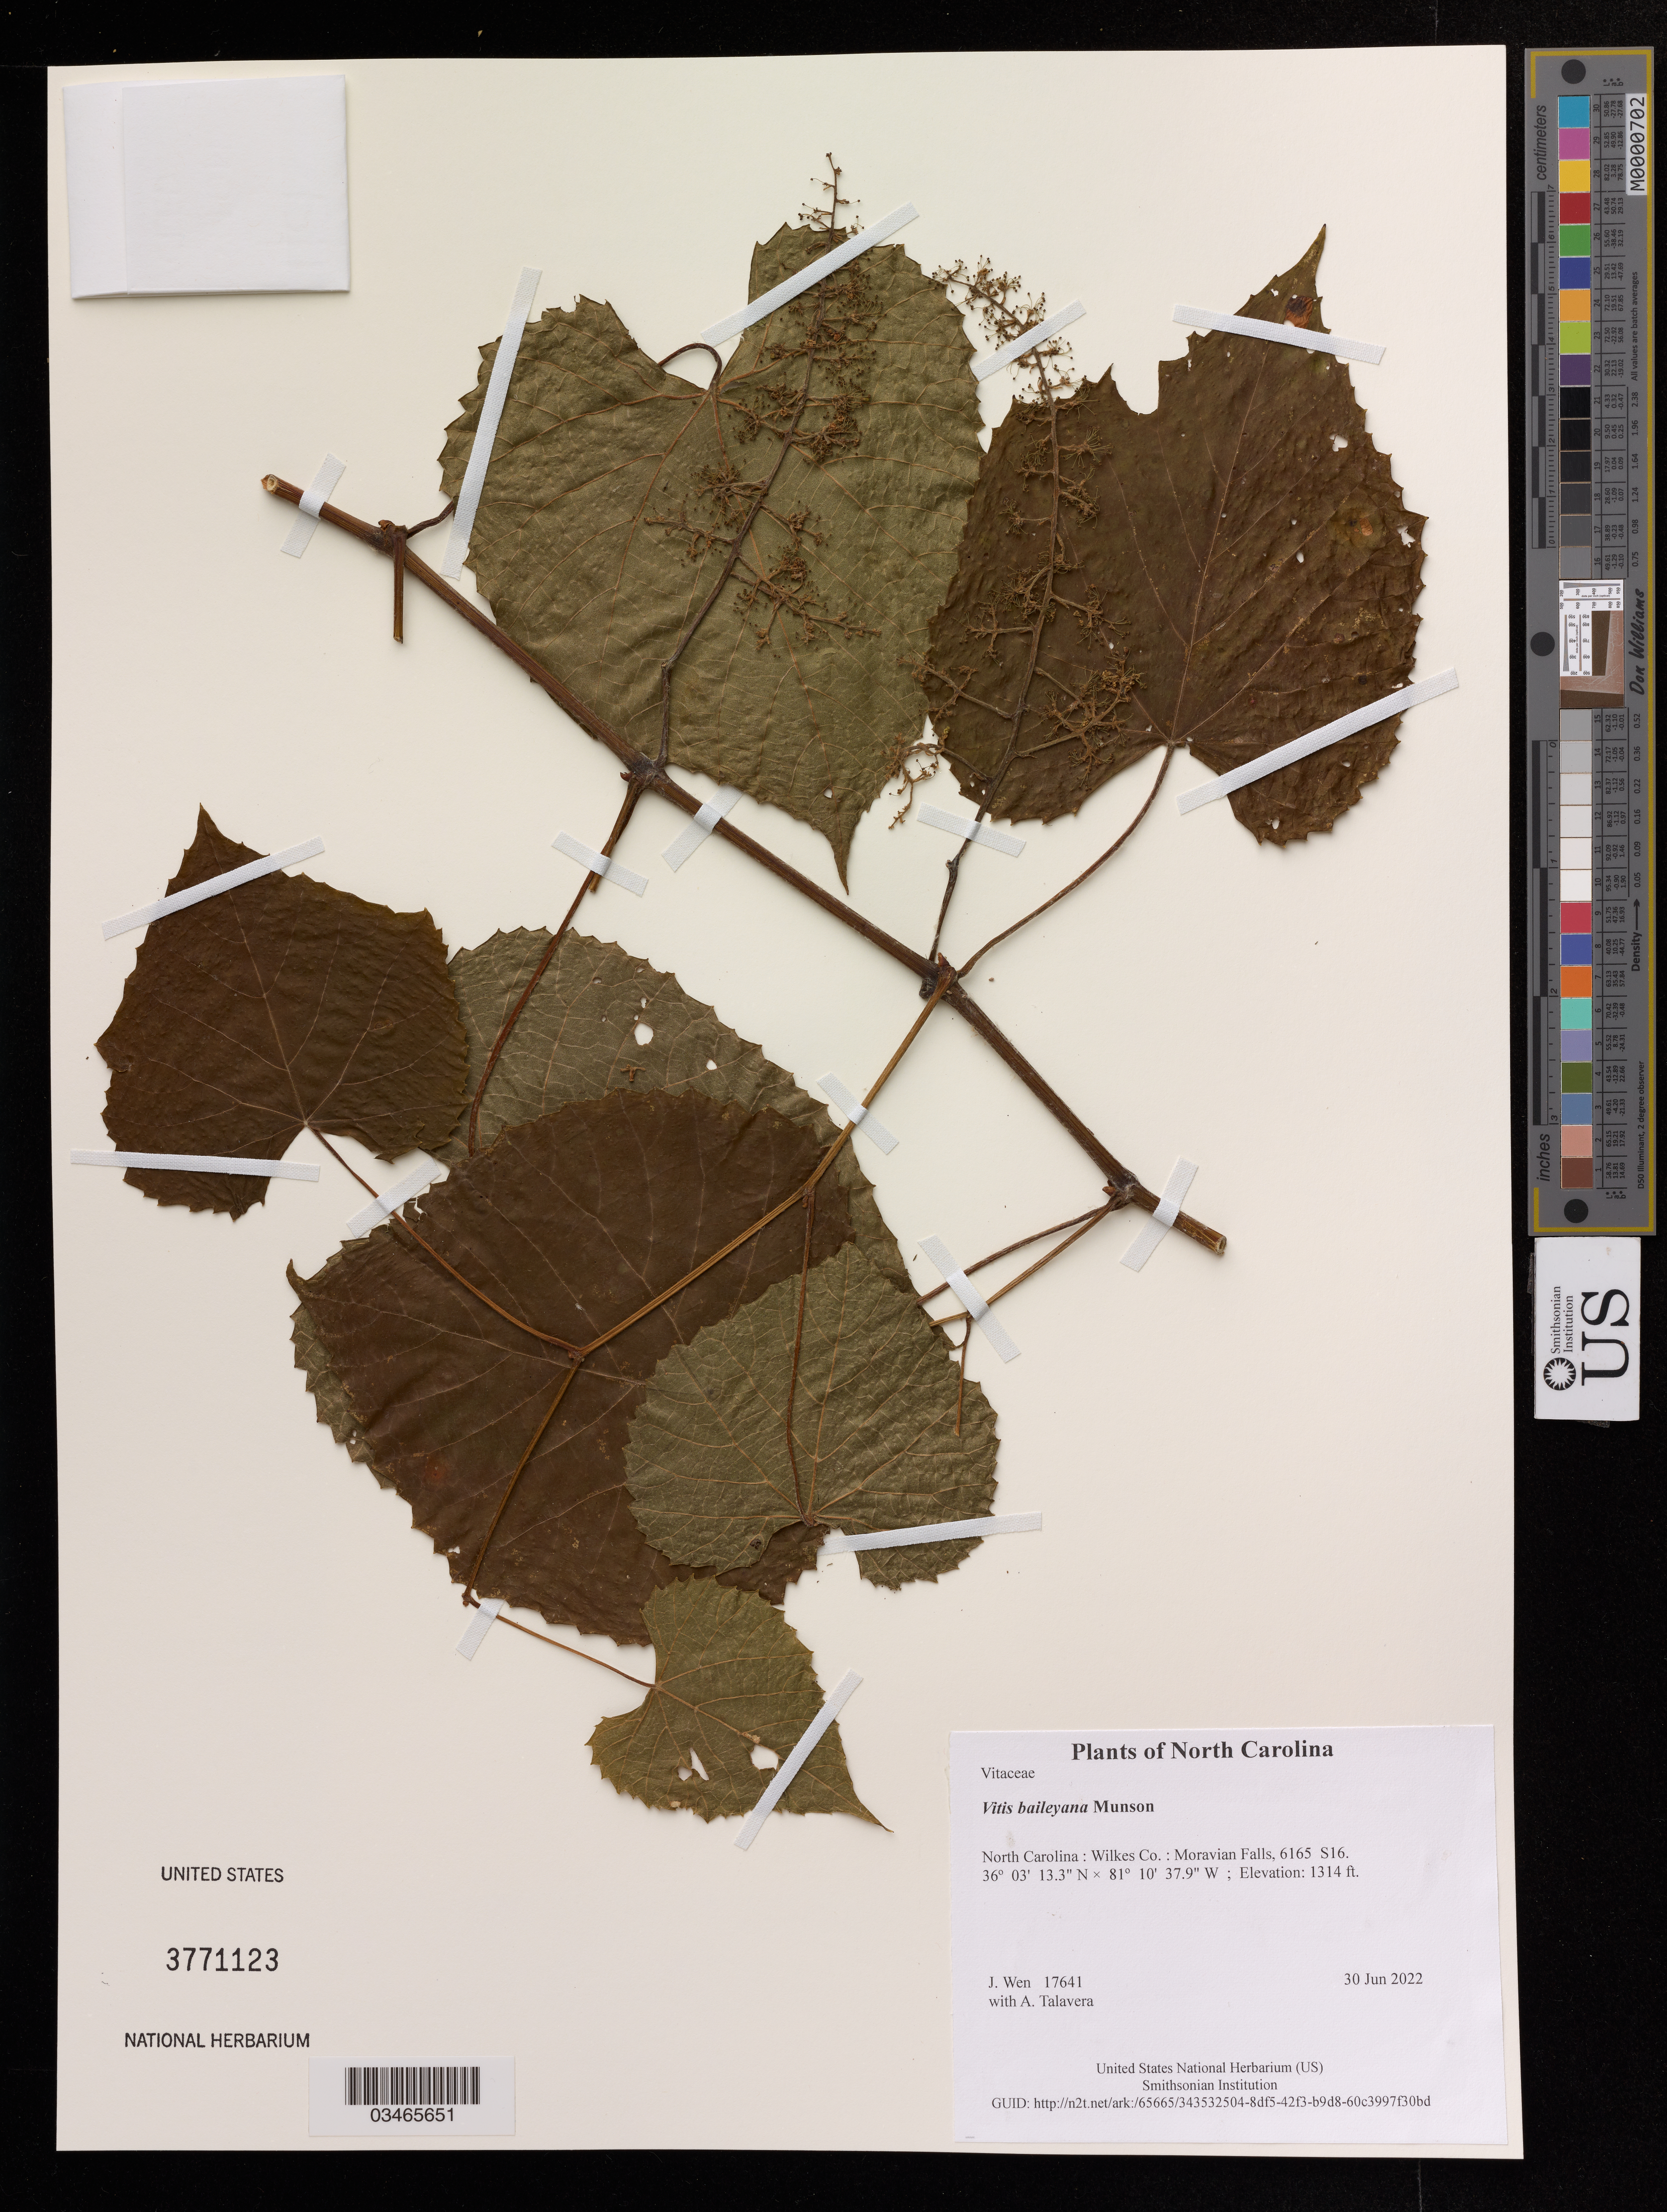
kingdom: Plantae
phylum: Tracheophyta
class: Magnoliopsida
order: Vitales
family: Vitaceae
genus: Vitis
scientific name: Vitis baileyana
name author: Munson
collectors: J. Wen & A. Talavera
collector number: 17641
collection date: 2022-06-30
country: United States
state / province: North Carolina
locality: Wilkes Co.: Moravian Falls.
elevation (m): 401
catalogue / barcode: US 3771123